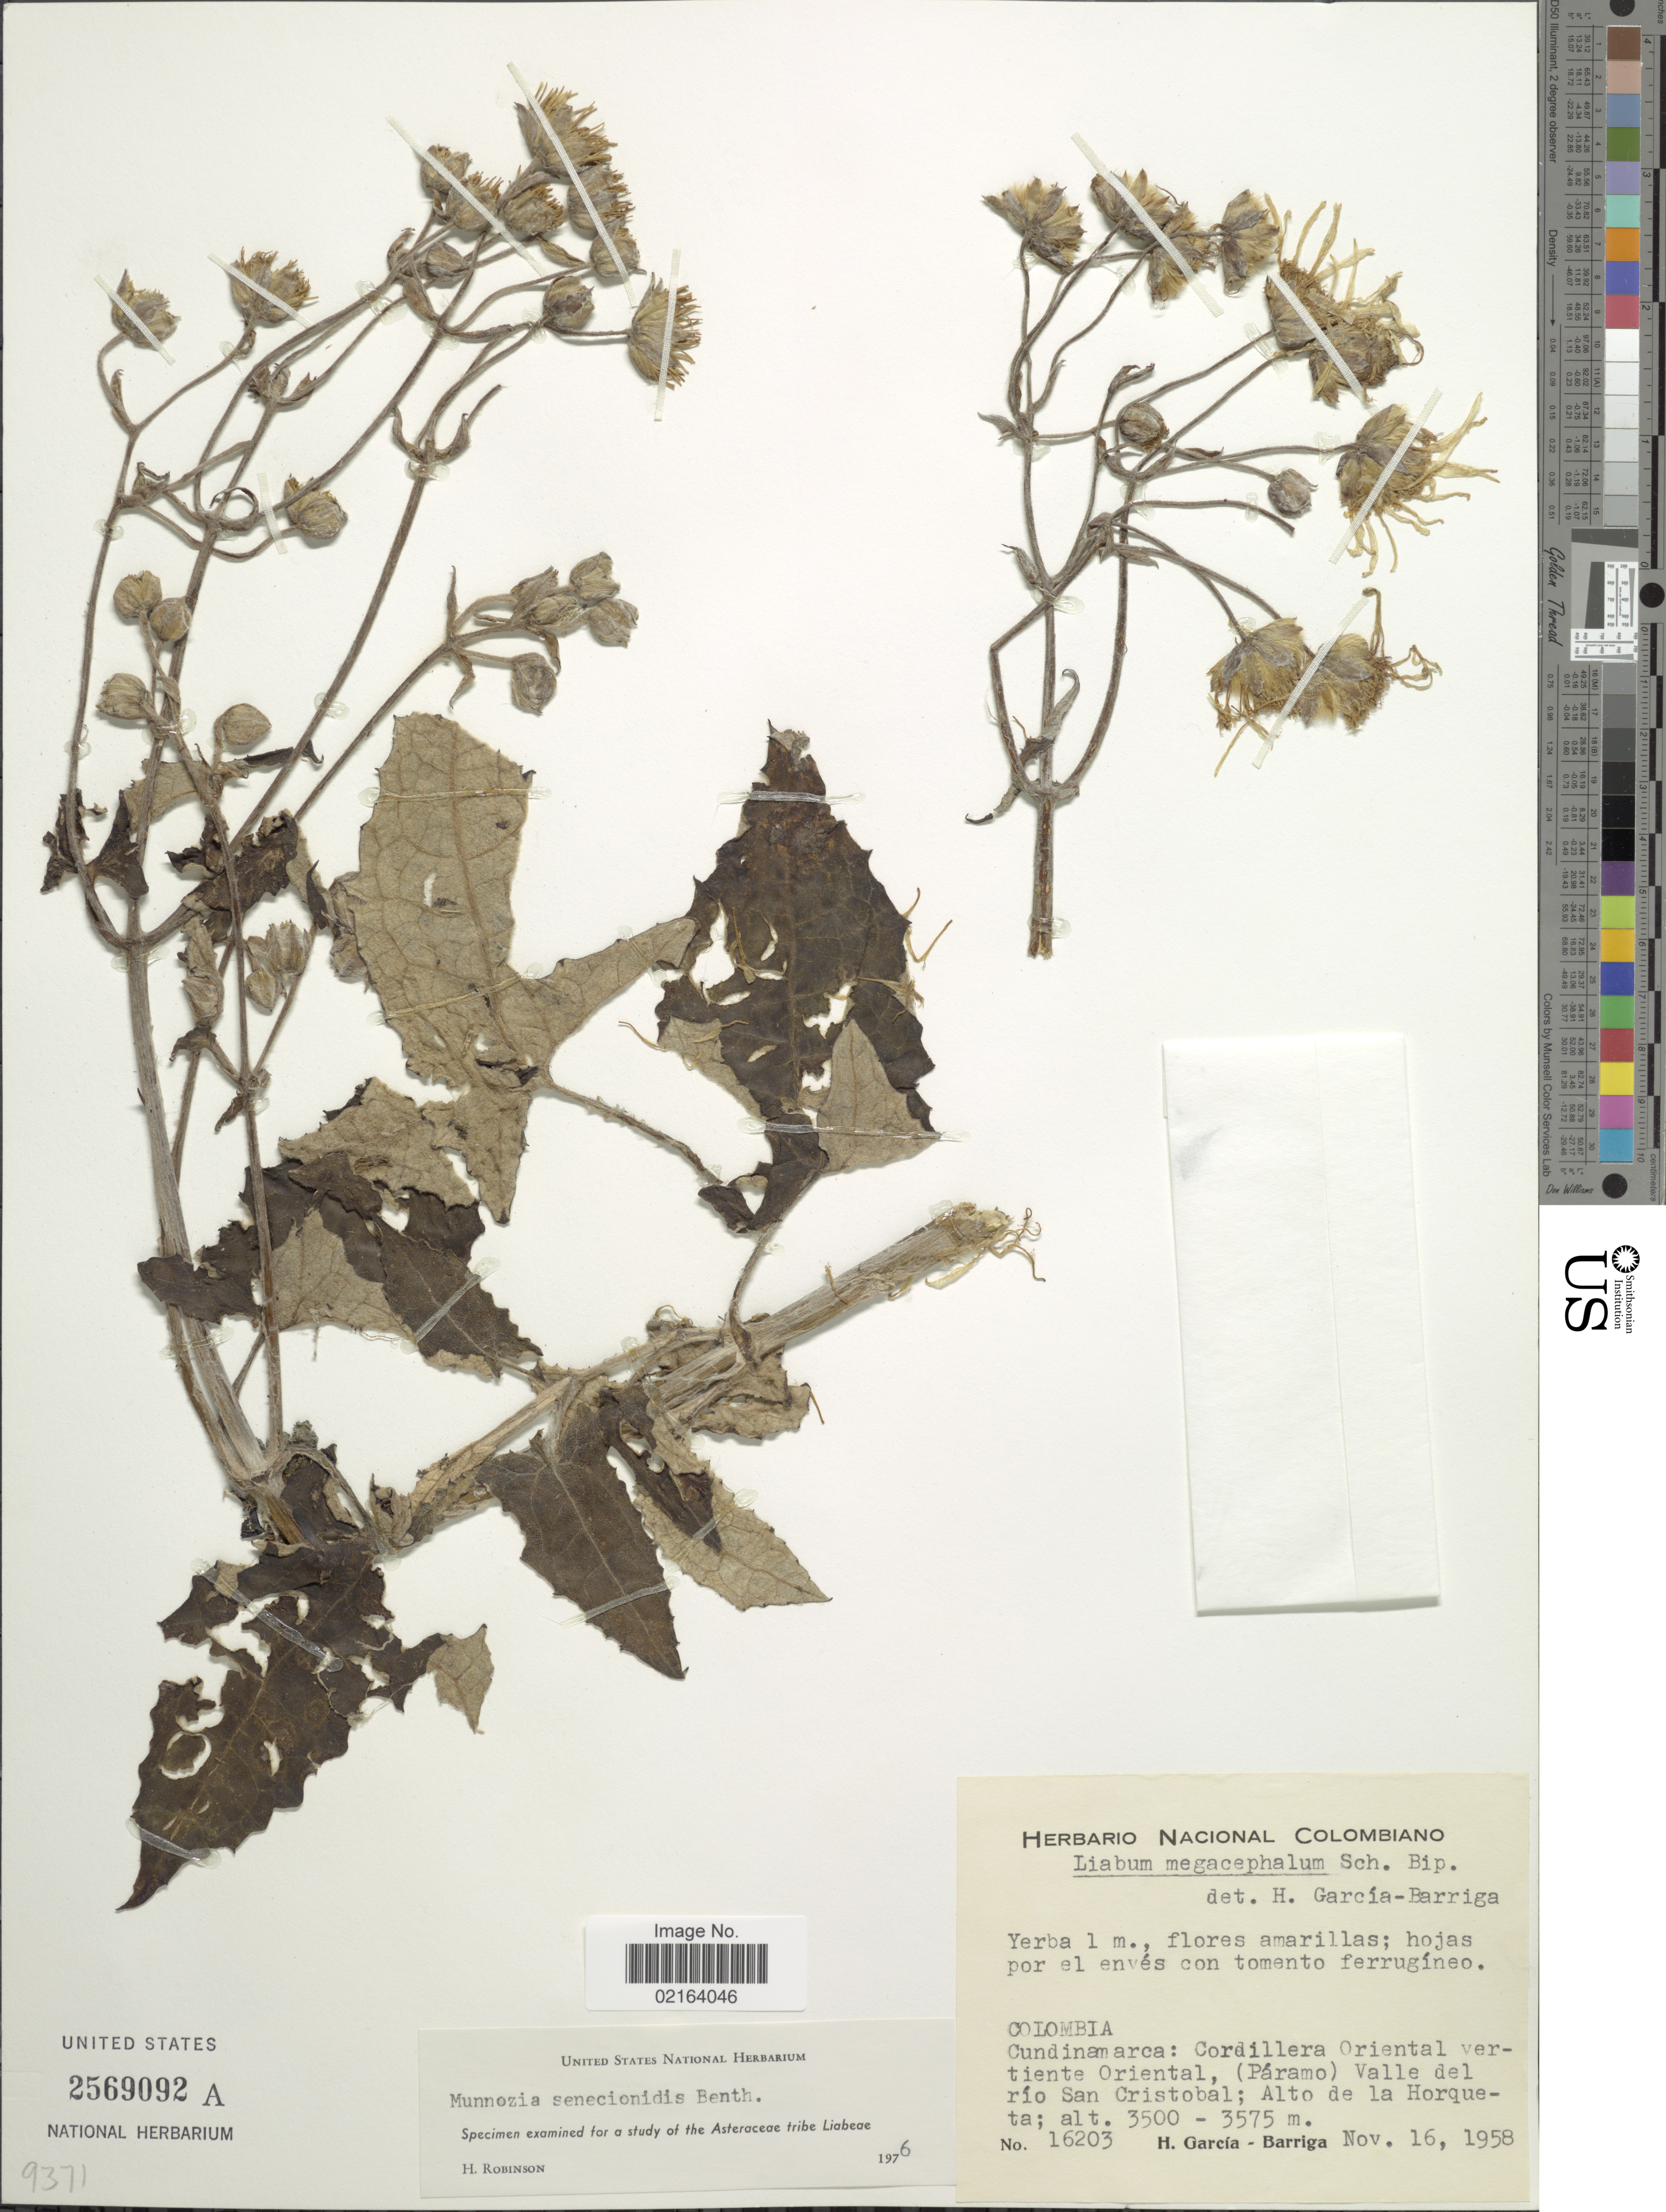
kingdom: Plantae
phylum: Tracheophyta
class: Magnoliopsida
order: Asterales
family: Asteraceae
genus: Munnozia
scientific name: Munnozia senecionidis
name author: Benth.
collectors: H. García Barriga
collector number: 16203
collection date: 1958-11-16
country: Colombia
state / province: Cundinamarca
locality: Cundinamarca: Cordillera Oriental vertiente Oriental, (Paramo), Valle del rio San Cristobal, Alto de la Horqueta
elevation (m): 3500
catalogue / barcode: US 2569092A